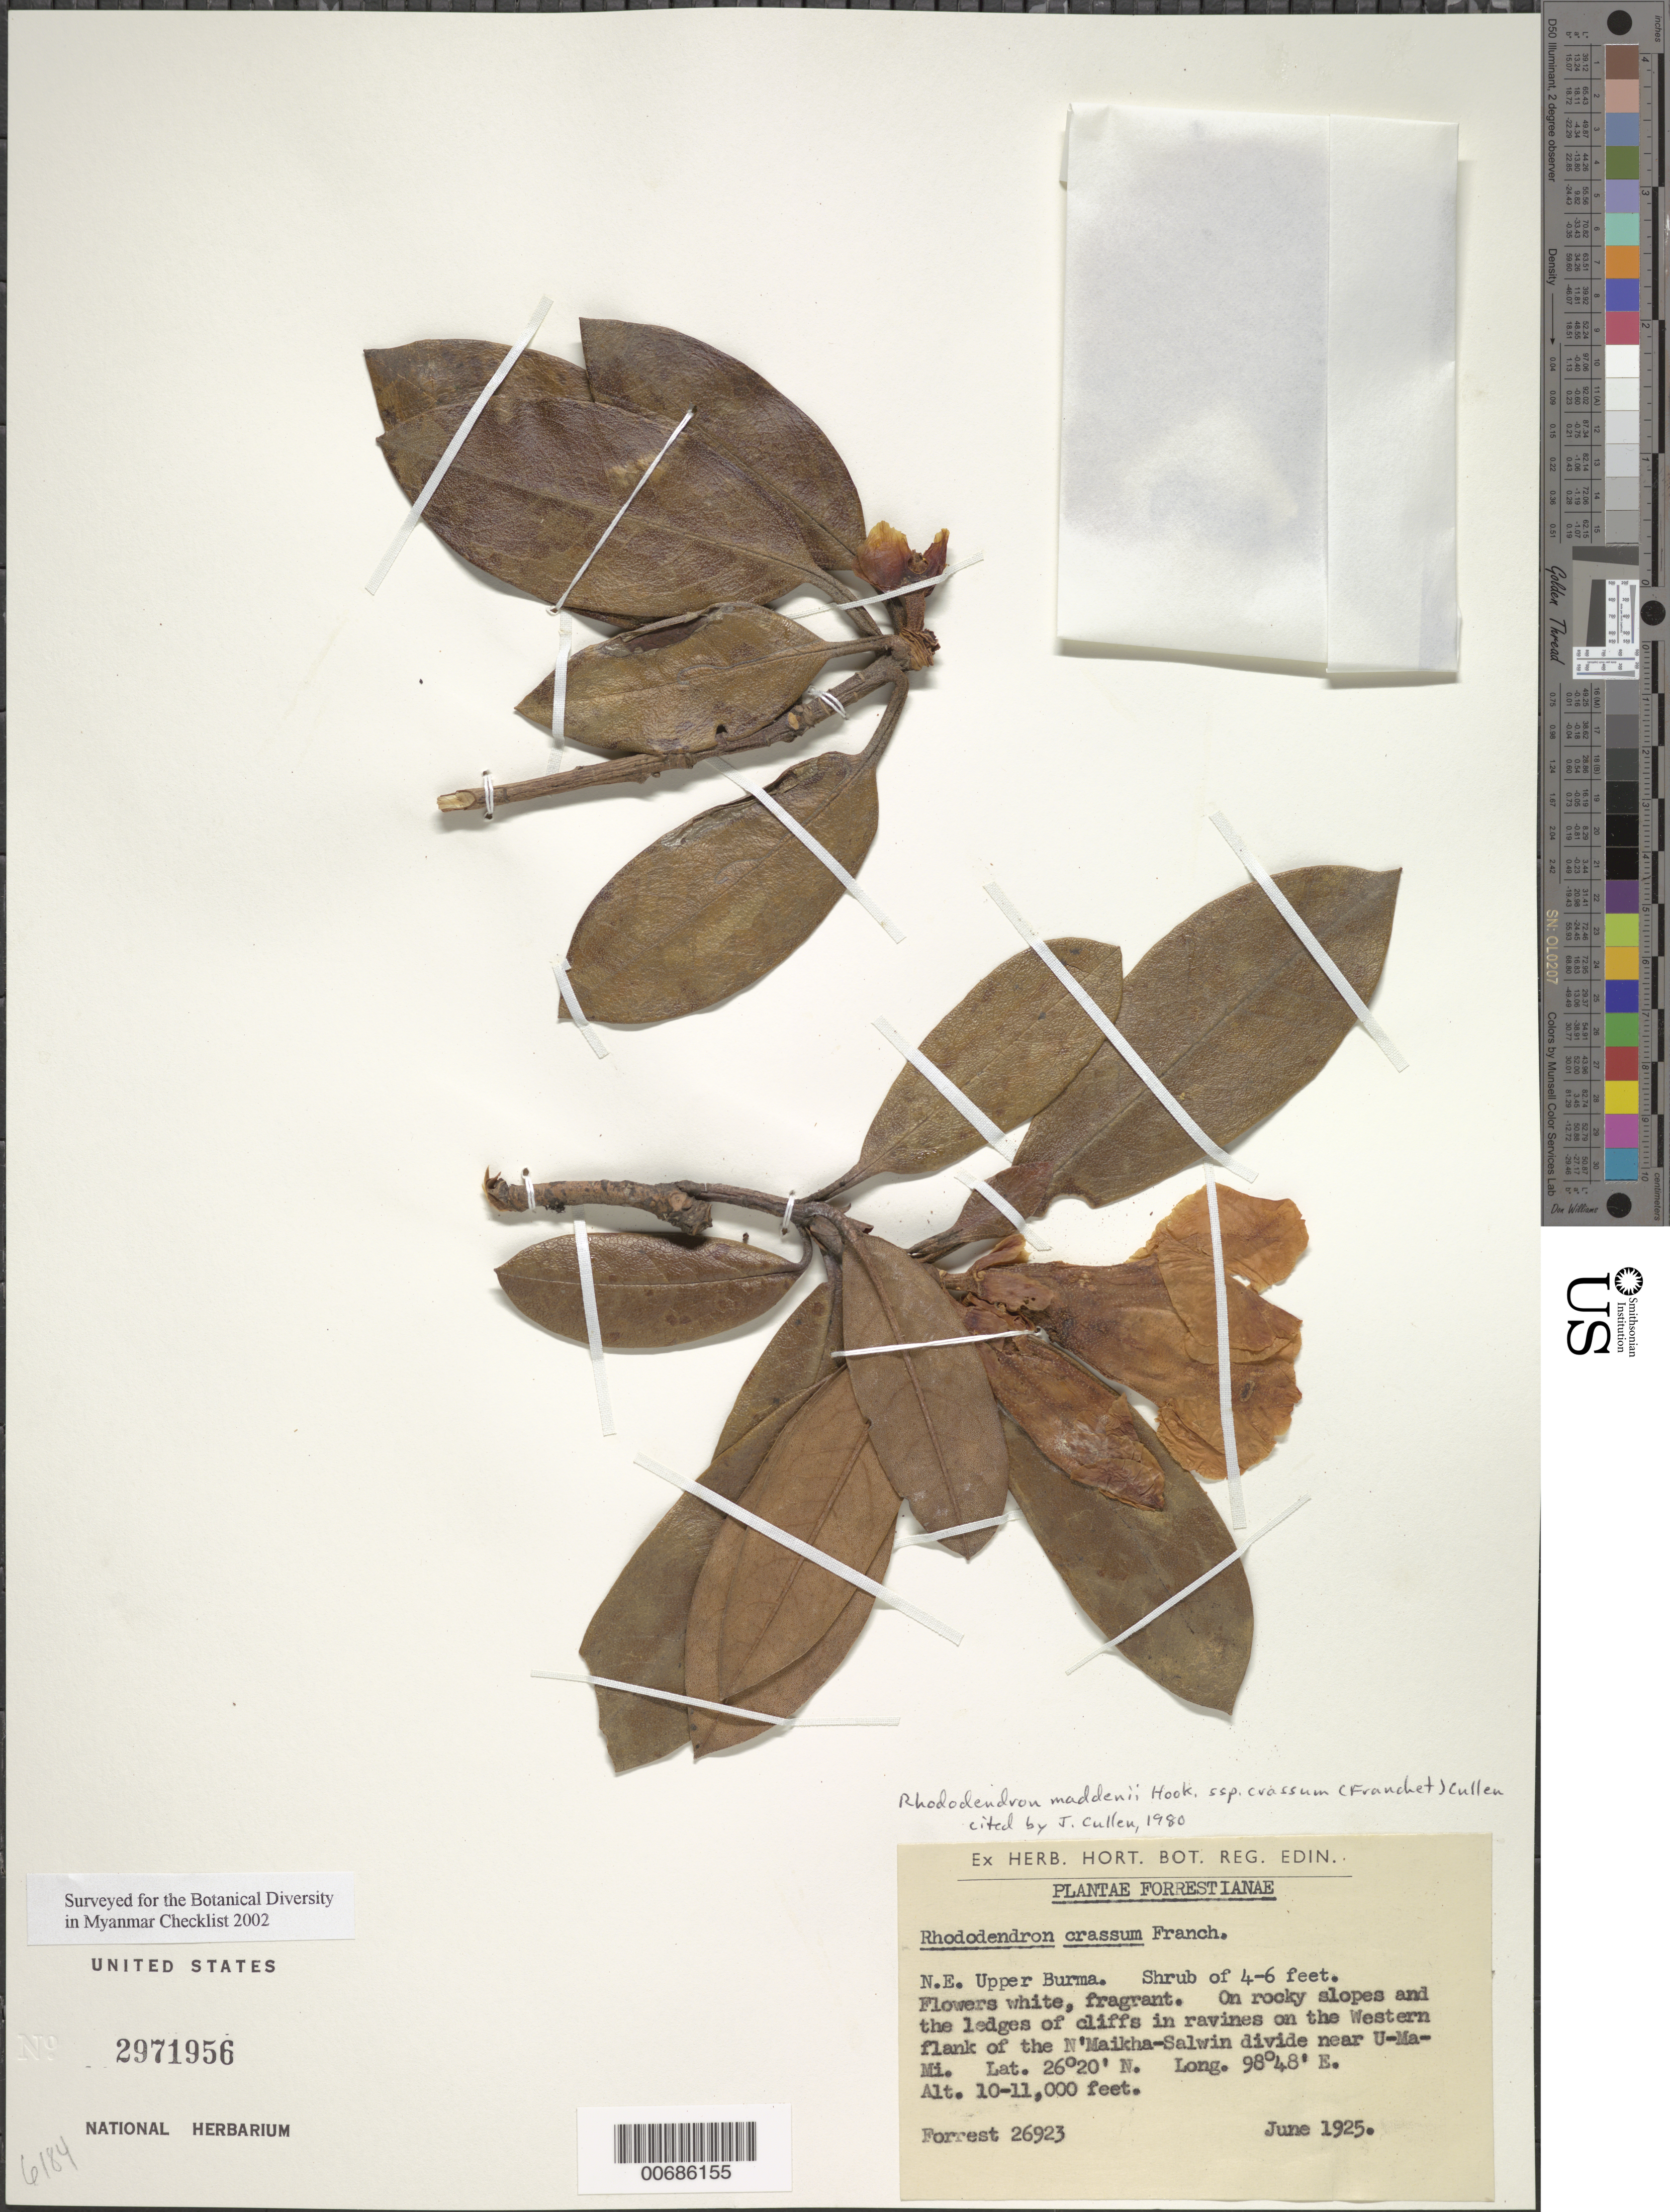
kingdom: Plantae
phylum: Tracheophyta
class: Magnoliopsida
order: Ericales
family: Ericaceae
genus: Rhododendron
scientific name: Rhododendron maddenii subsp. crassum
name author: (Franch.) Cullen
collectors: G. Forrest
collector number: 26923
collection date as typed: Jun 1931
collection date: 1931-06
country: Myanmar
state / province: Kachin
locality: N'Maikha-Salwin Divide, W flank, near U-ma-mi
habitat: Rocky slopes and ledges of cliffs, W flank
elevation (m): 3048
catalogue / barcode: US 2971956